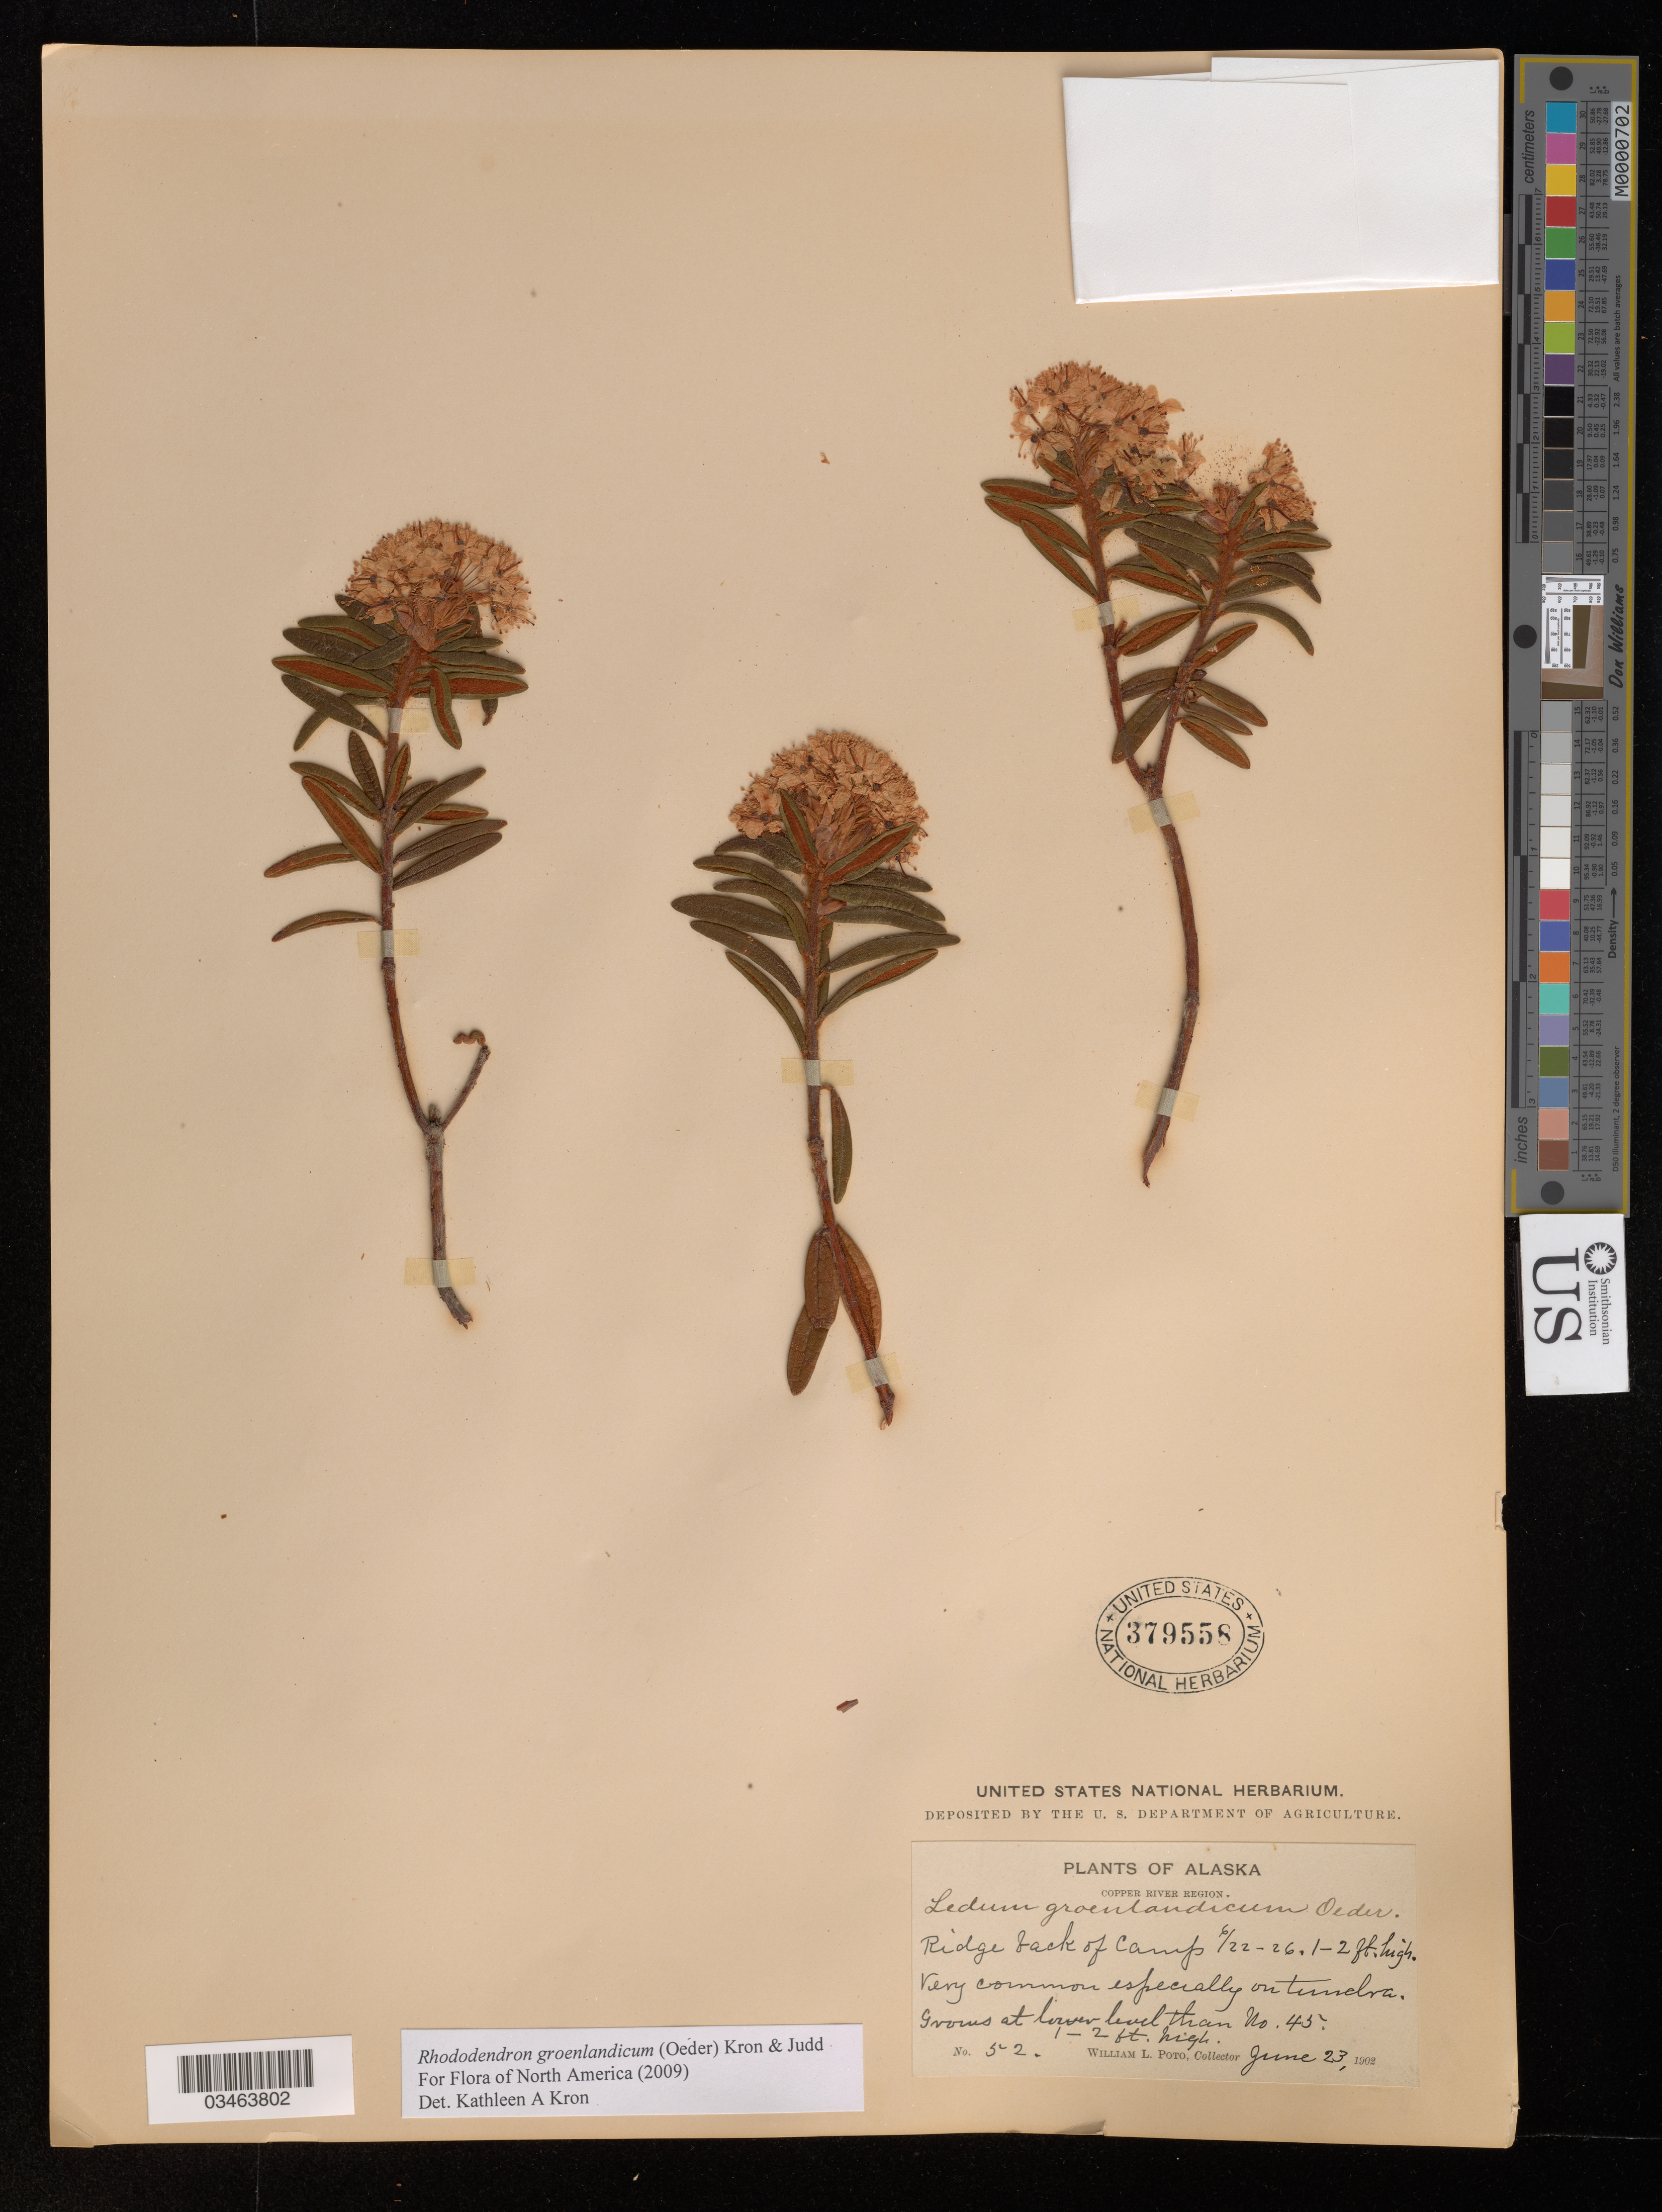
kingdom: Plantae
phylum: Tracheophyta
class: Magnoliopsida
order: Ericales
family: Ericaceae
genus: Rhododendron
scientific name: Rhododendron groenlandicum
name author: (Oeder) Kron & Judd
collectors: W. Poto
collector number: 52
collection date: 1902-06-23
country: United States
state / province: Alaska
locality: Copper River Region. Ridge back of Camp 6/22.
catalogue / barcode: US 379558